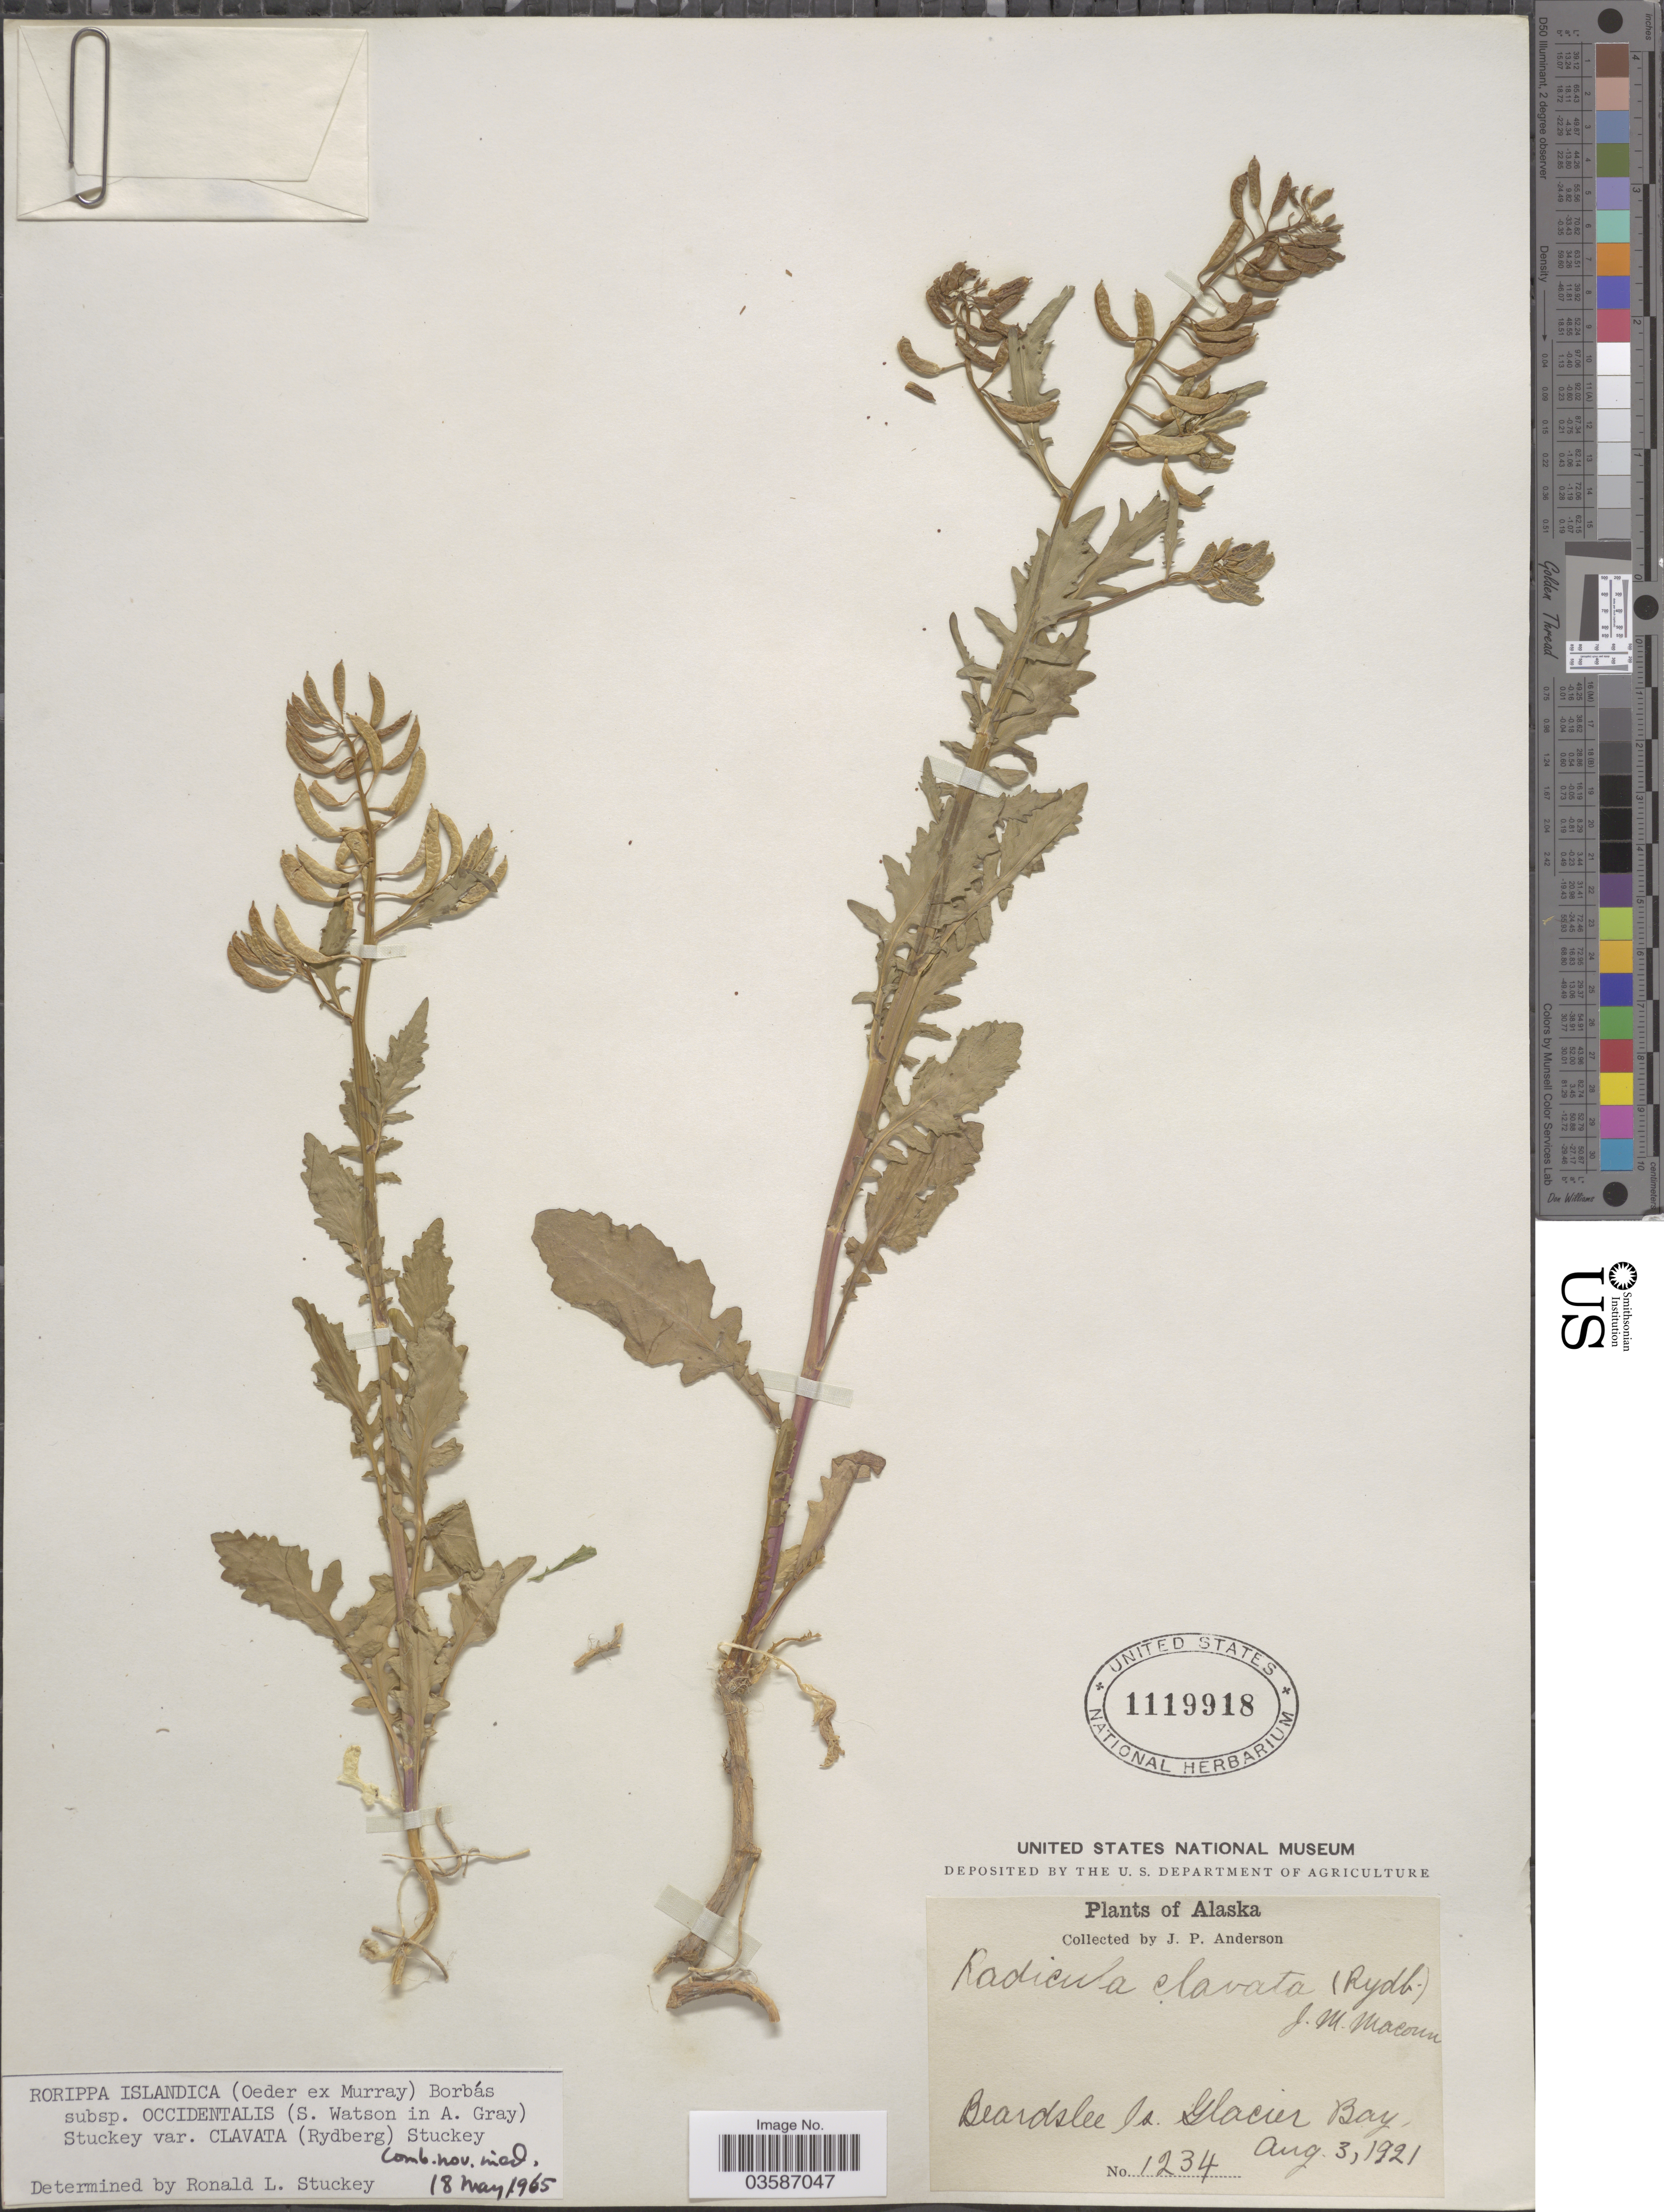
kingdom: Plantae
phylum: Tracheophyta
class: Magnoliopsida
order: Brassicales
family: Brassicaceae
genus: Rorippa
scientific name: Rorippa islandica var. clavata (Rydb.) Stuckey comb. nov., ined. 1965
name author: (Rydb.) Stuckey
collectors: J. P. Anderson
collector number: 1234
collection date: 1921-08-03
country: United States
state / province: Alaska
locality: Beardslee Is. Glacier Bay.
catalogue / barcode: US 1119918